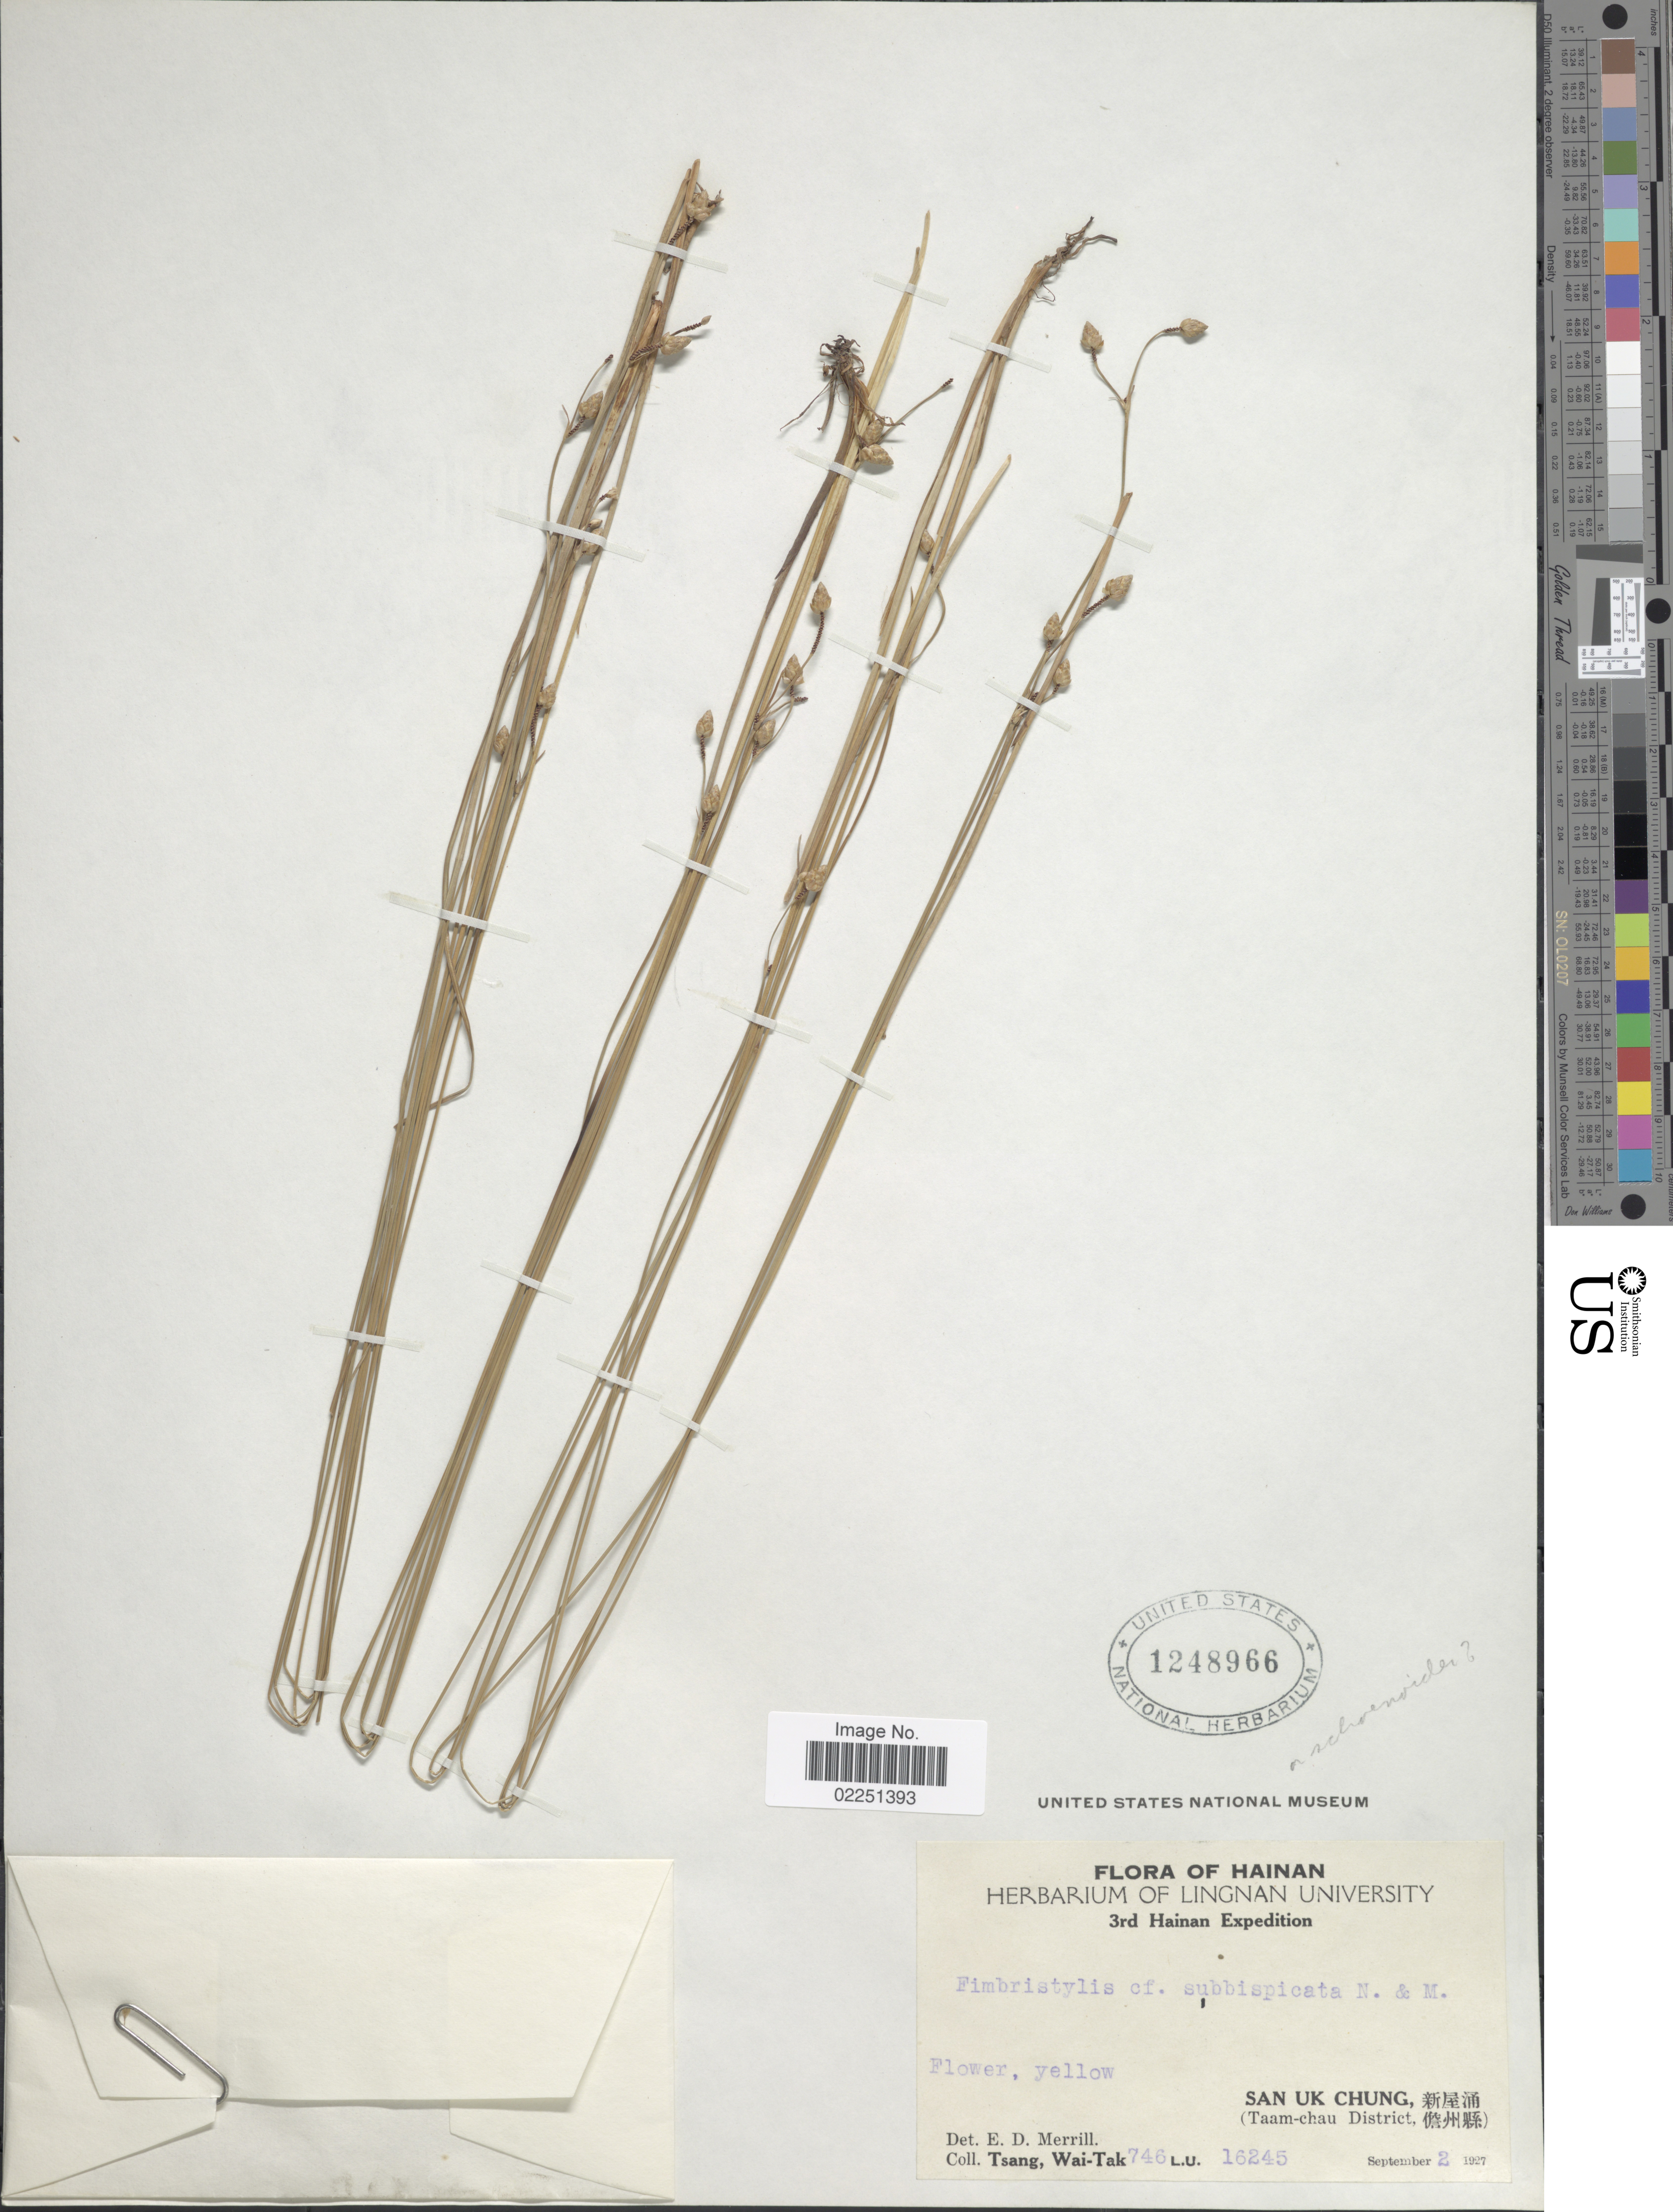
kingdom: Plantae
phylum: Tracheophyta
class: Liliopsida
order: Poales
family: Cyperaceae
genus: Fimbristylis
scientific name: Fimbristylis subbispicata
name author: Nees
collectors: W. T. Tsang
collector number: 746/L.U.16245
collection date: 1927-09-02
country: China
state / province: Hainan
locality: San Uk Chung, (Taam- chu District)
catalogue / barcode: US 1248966